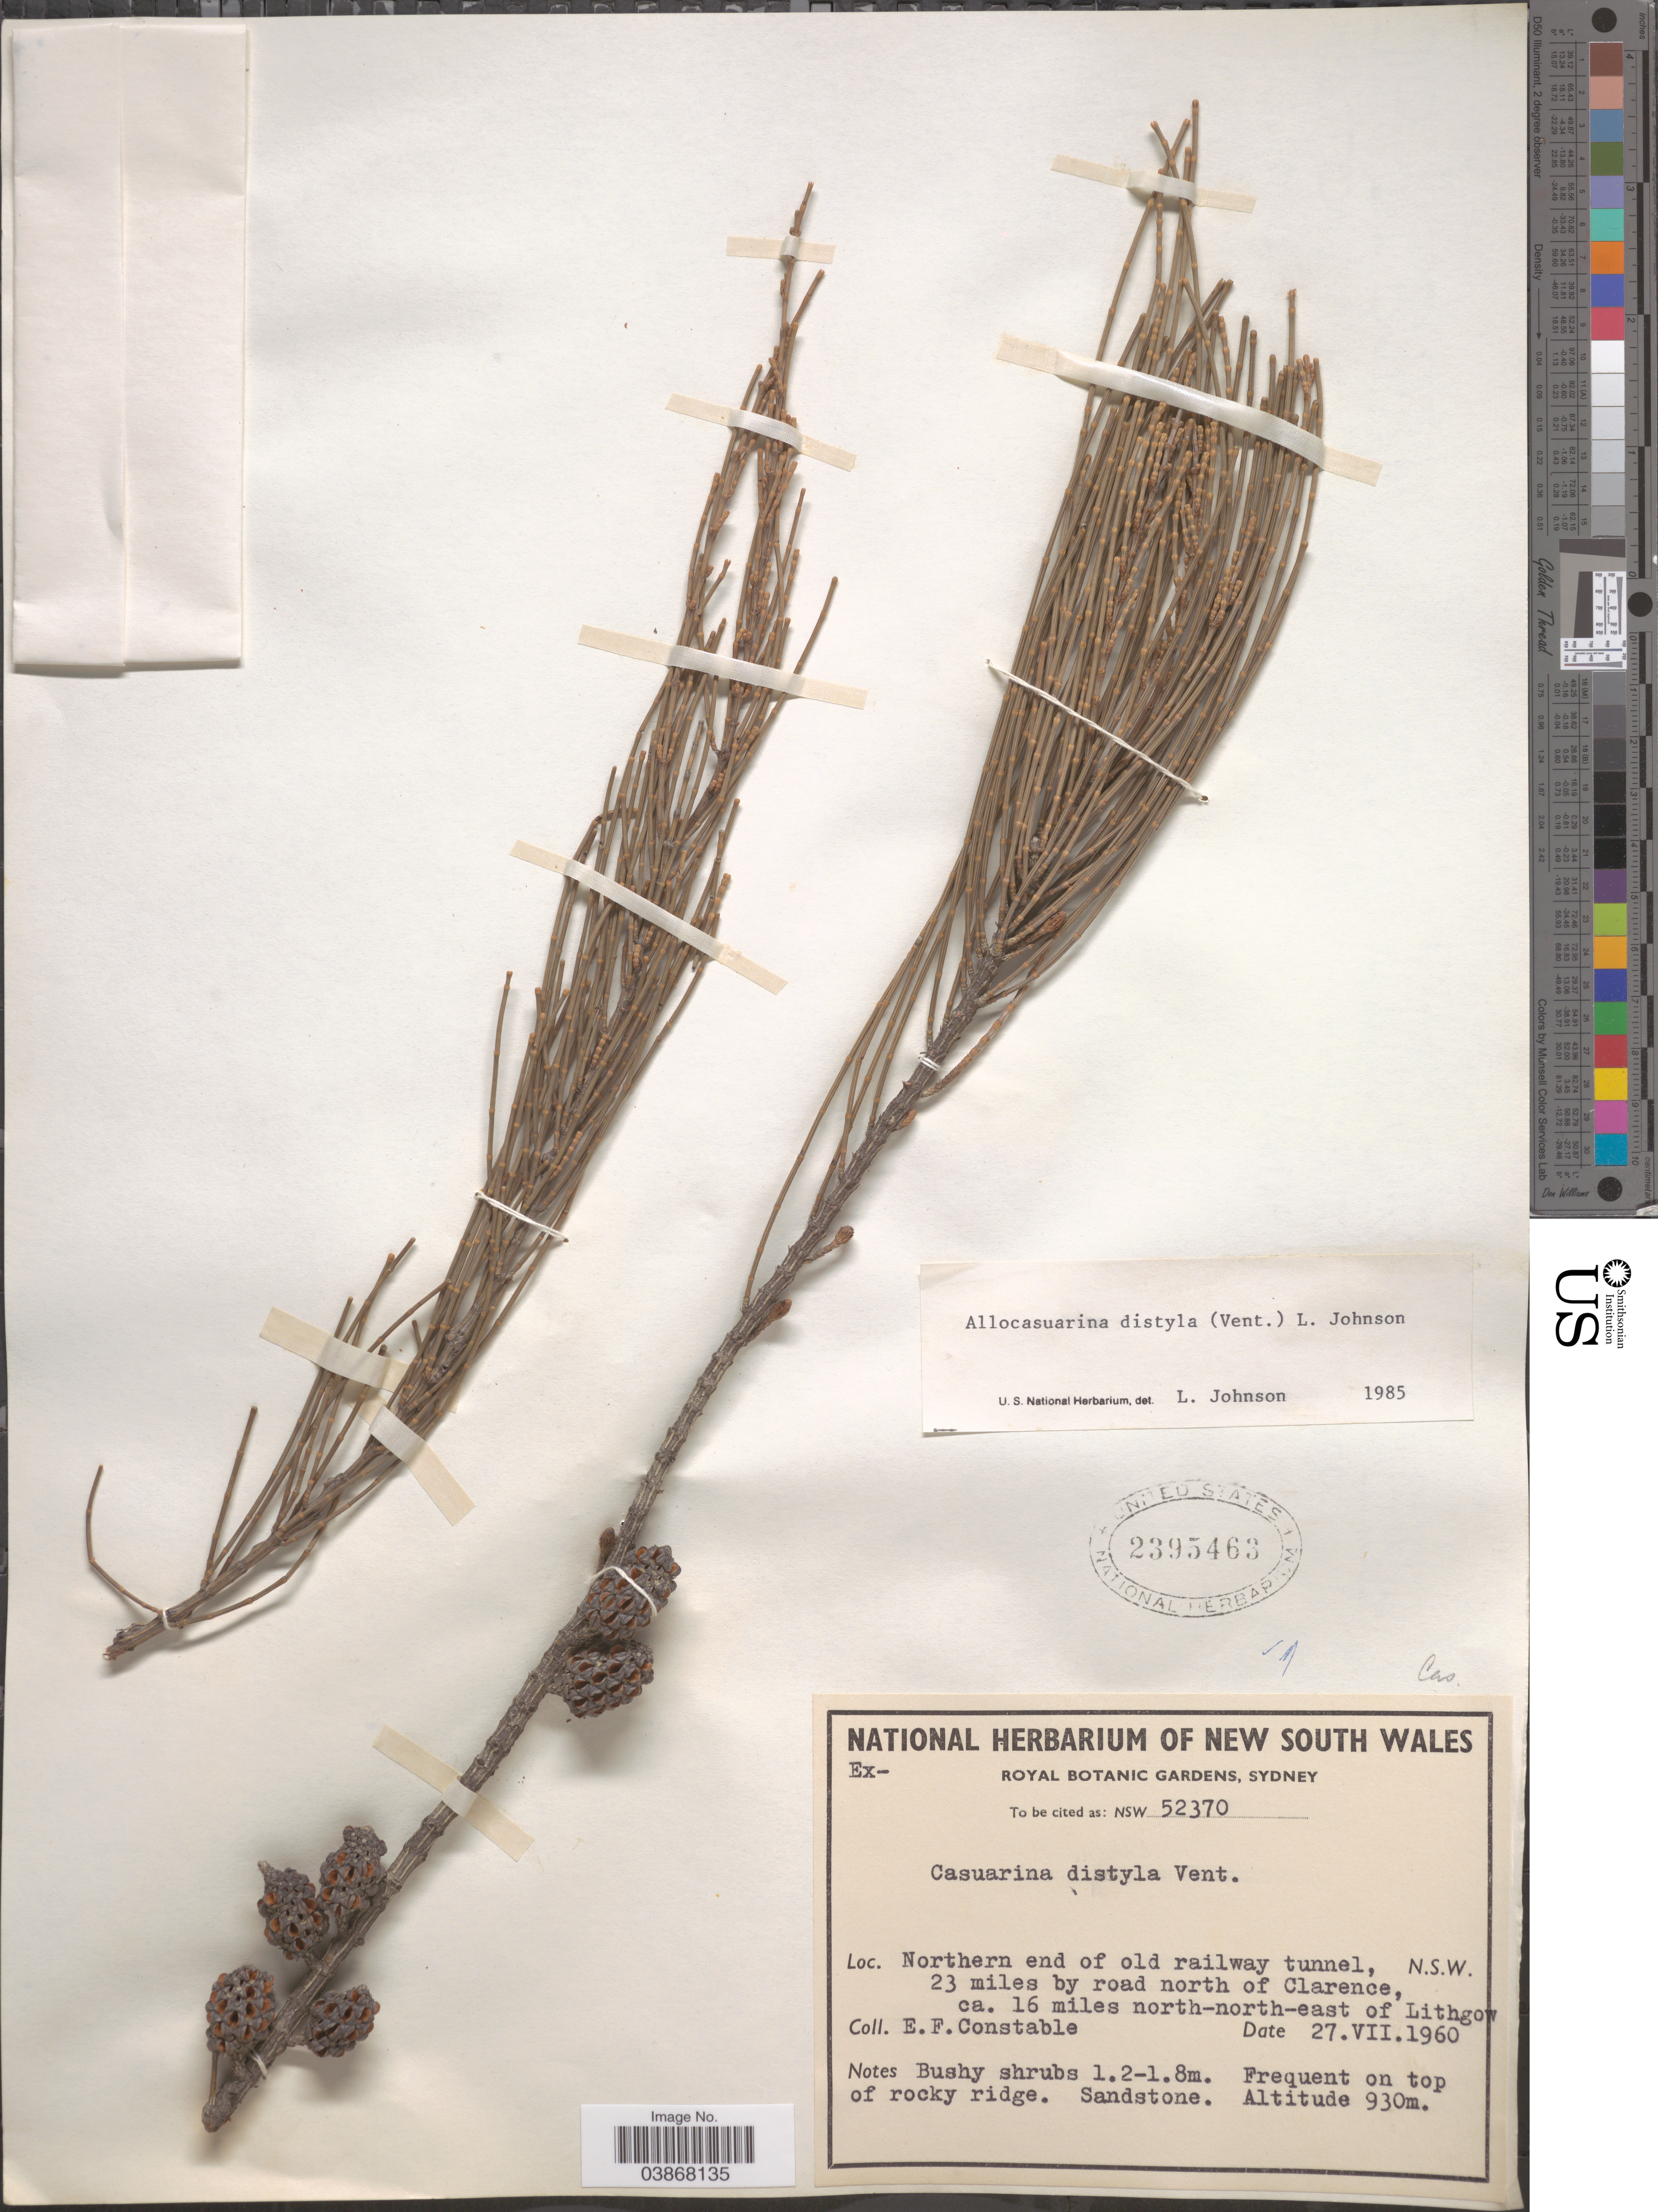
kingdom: Plantae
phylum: Tracheophyta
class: Magnoliopsida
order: Fagales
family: Casuarinaceae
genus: Allocasuarina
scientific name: Allocasuarina distyla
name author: (Vent.) L.A.S. Johnson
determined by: Johnson, L. A. S.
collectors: E. F. Constable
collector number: NSW 52370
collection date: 1960-07-27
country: Australia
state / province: New South Wales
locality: Northern end of old railway tunnel, 23 miles by road north of Clarence, ca. 16 miles north-north-east of Lithgow.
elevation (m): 930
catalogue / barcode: US 2395463